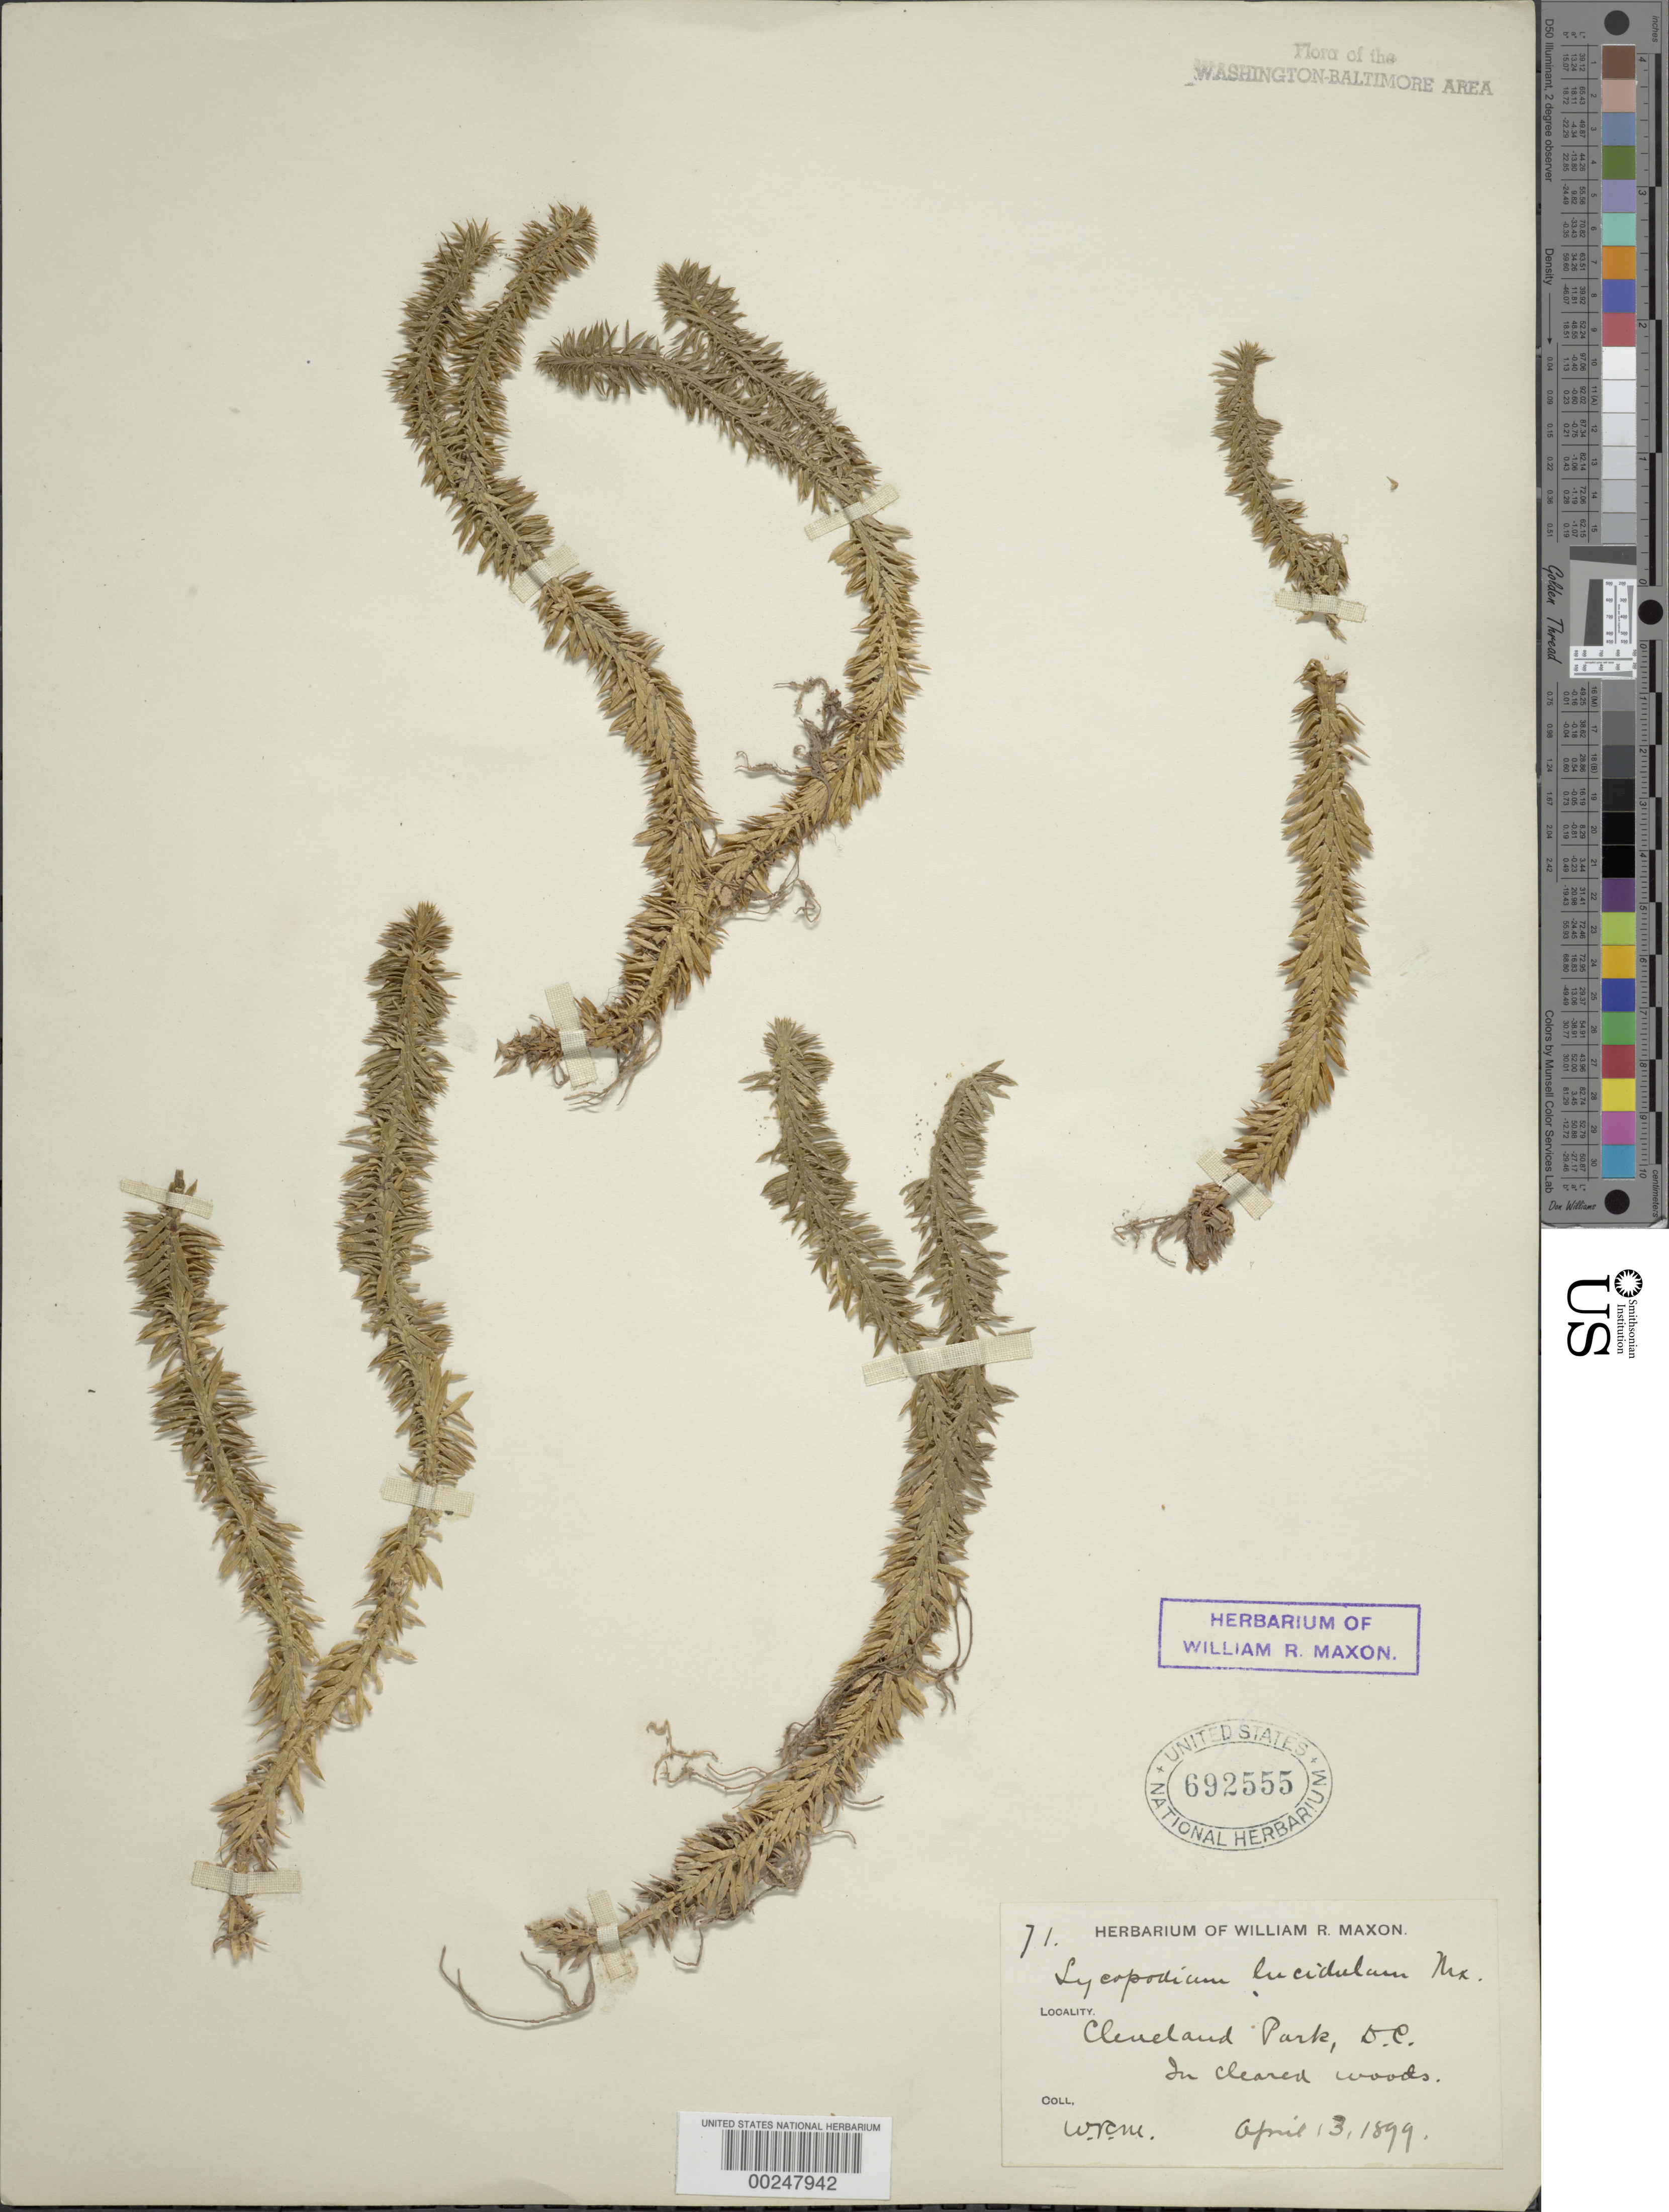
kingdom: Plantae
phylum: Tracheophyta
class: Lycopodiopsida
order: Lycopodiales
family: Lycopodiaceae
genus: Huperzia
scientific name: Huperzia lucidula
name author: (Michx.) Trevis.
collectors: W. R. Maxon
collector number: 71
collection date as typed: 13 Apr 1899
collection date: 1899-04-13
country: United States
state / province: District of Columbia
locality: Cleveland Park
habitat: In cleared woods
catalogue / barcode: US 692555